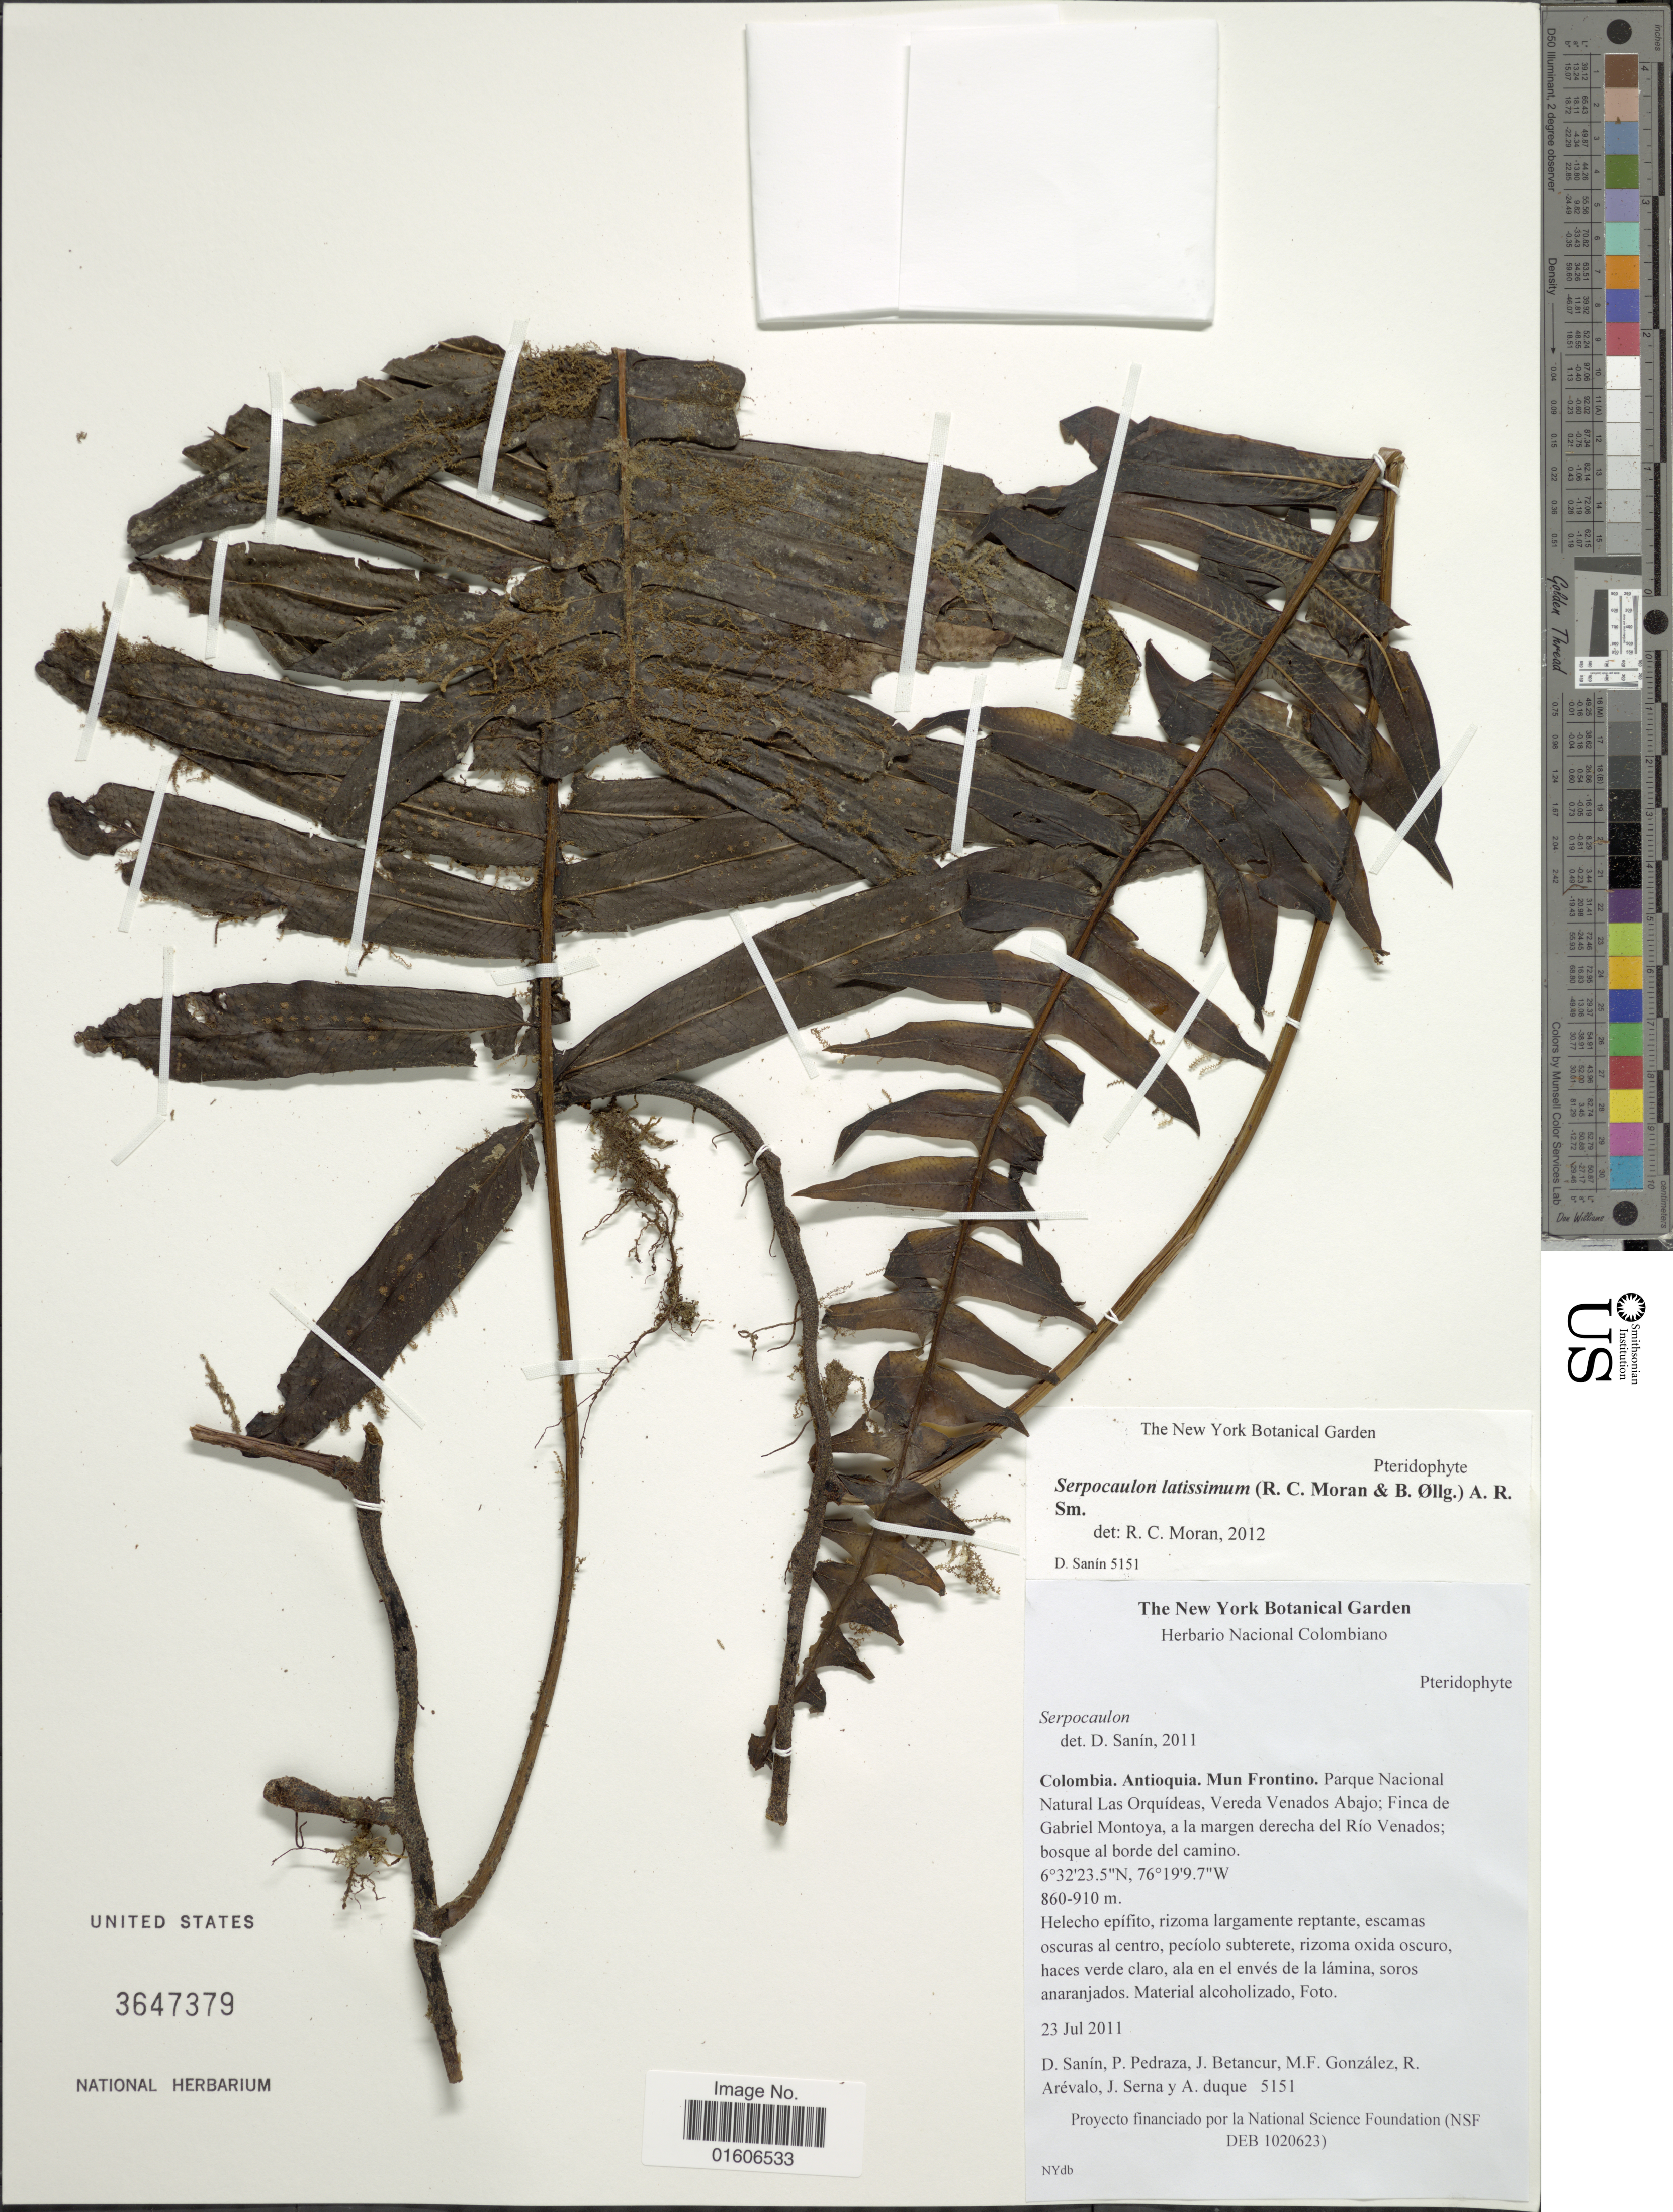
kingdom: Plantae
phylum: Tracheophyta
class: Polypodiopsida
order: Polypodiales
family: Polypodiaceae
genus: Serpocaulon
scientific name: Serpocaulon latissimum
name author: (R.C. Moran & B. Øllg.) A.R. Sm.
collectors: D. Sanin, P. Pedraza, J. Betancur, M. Gonzalez & et al.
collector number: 5151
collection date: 2011-07-23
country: Colombia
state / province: Antioquia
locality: Colombia. Antioquia. Mun Frontino. Parque Nacional Natural Las Orquídeas, Vereda Venados Abajo; Finca de Gabriel Montoya, a la margen derecha del Río Venados; bosque al borde del camino.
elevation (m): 860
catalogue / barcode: US 3647379